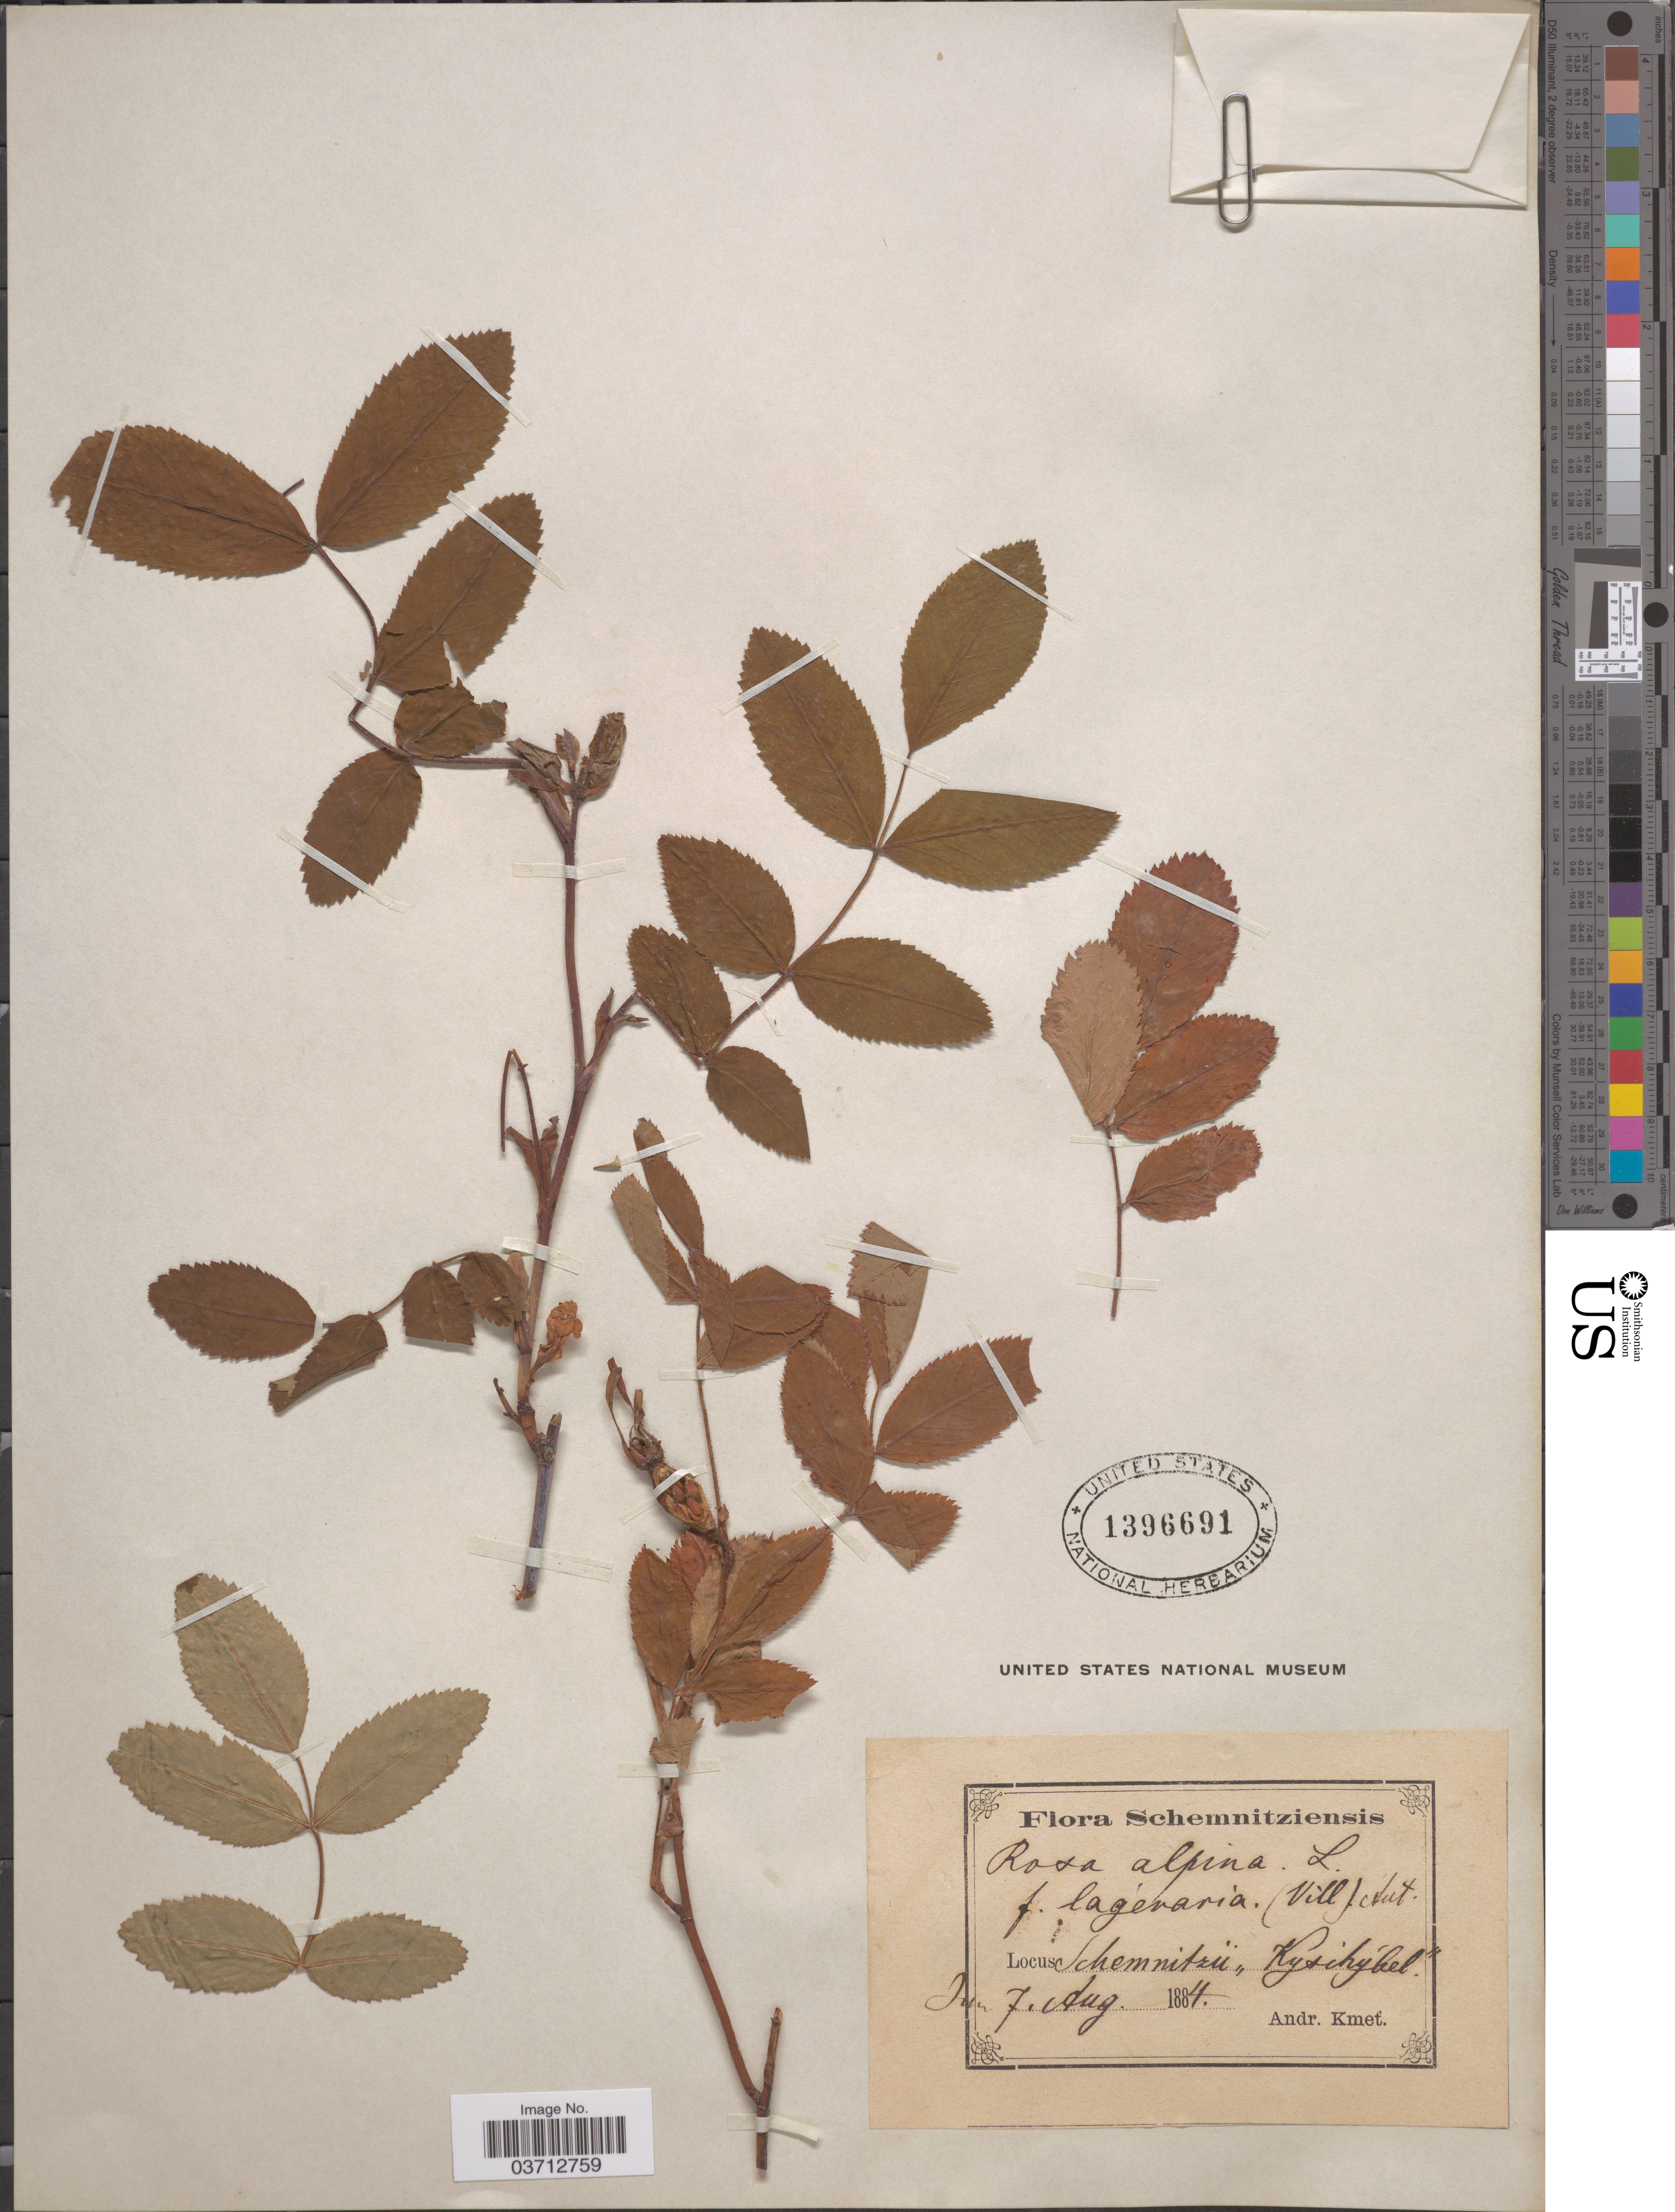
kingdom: Plantae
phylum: Tracheophyta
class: Magnoliopsida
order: Rosales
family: Rosaceae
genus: Rosa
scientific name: Rosa alpina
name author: L.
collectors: A. Kmet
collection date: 1884-06-07/1884-08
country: Slovakia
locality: Schemnitziensis. Schemnitzü "Kysihýbel".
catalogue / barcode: US 1396691